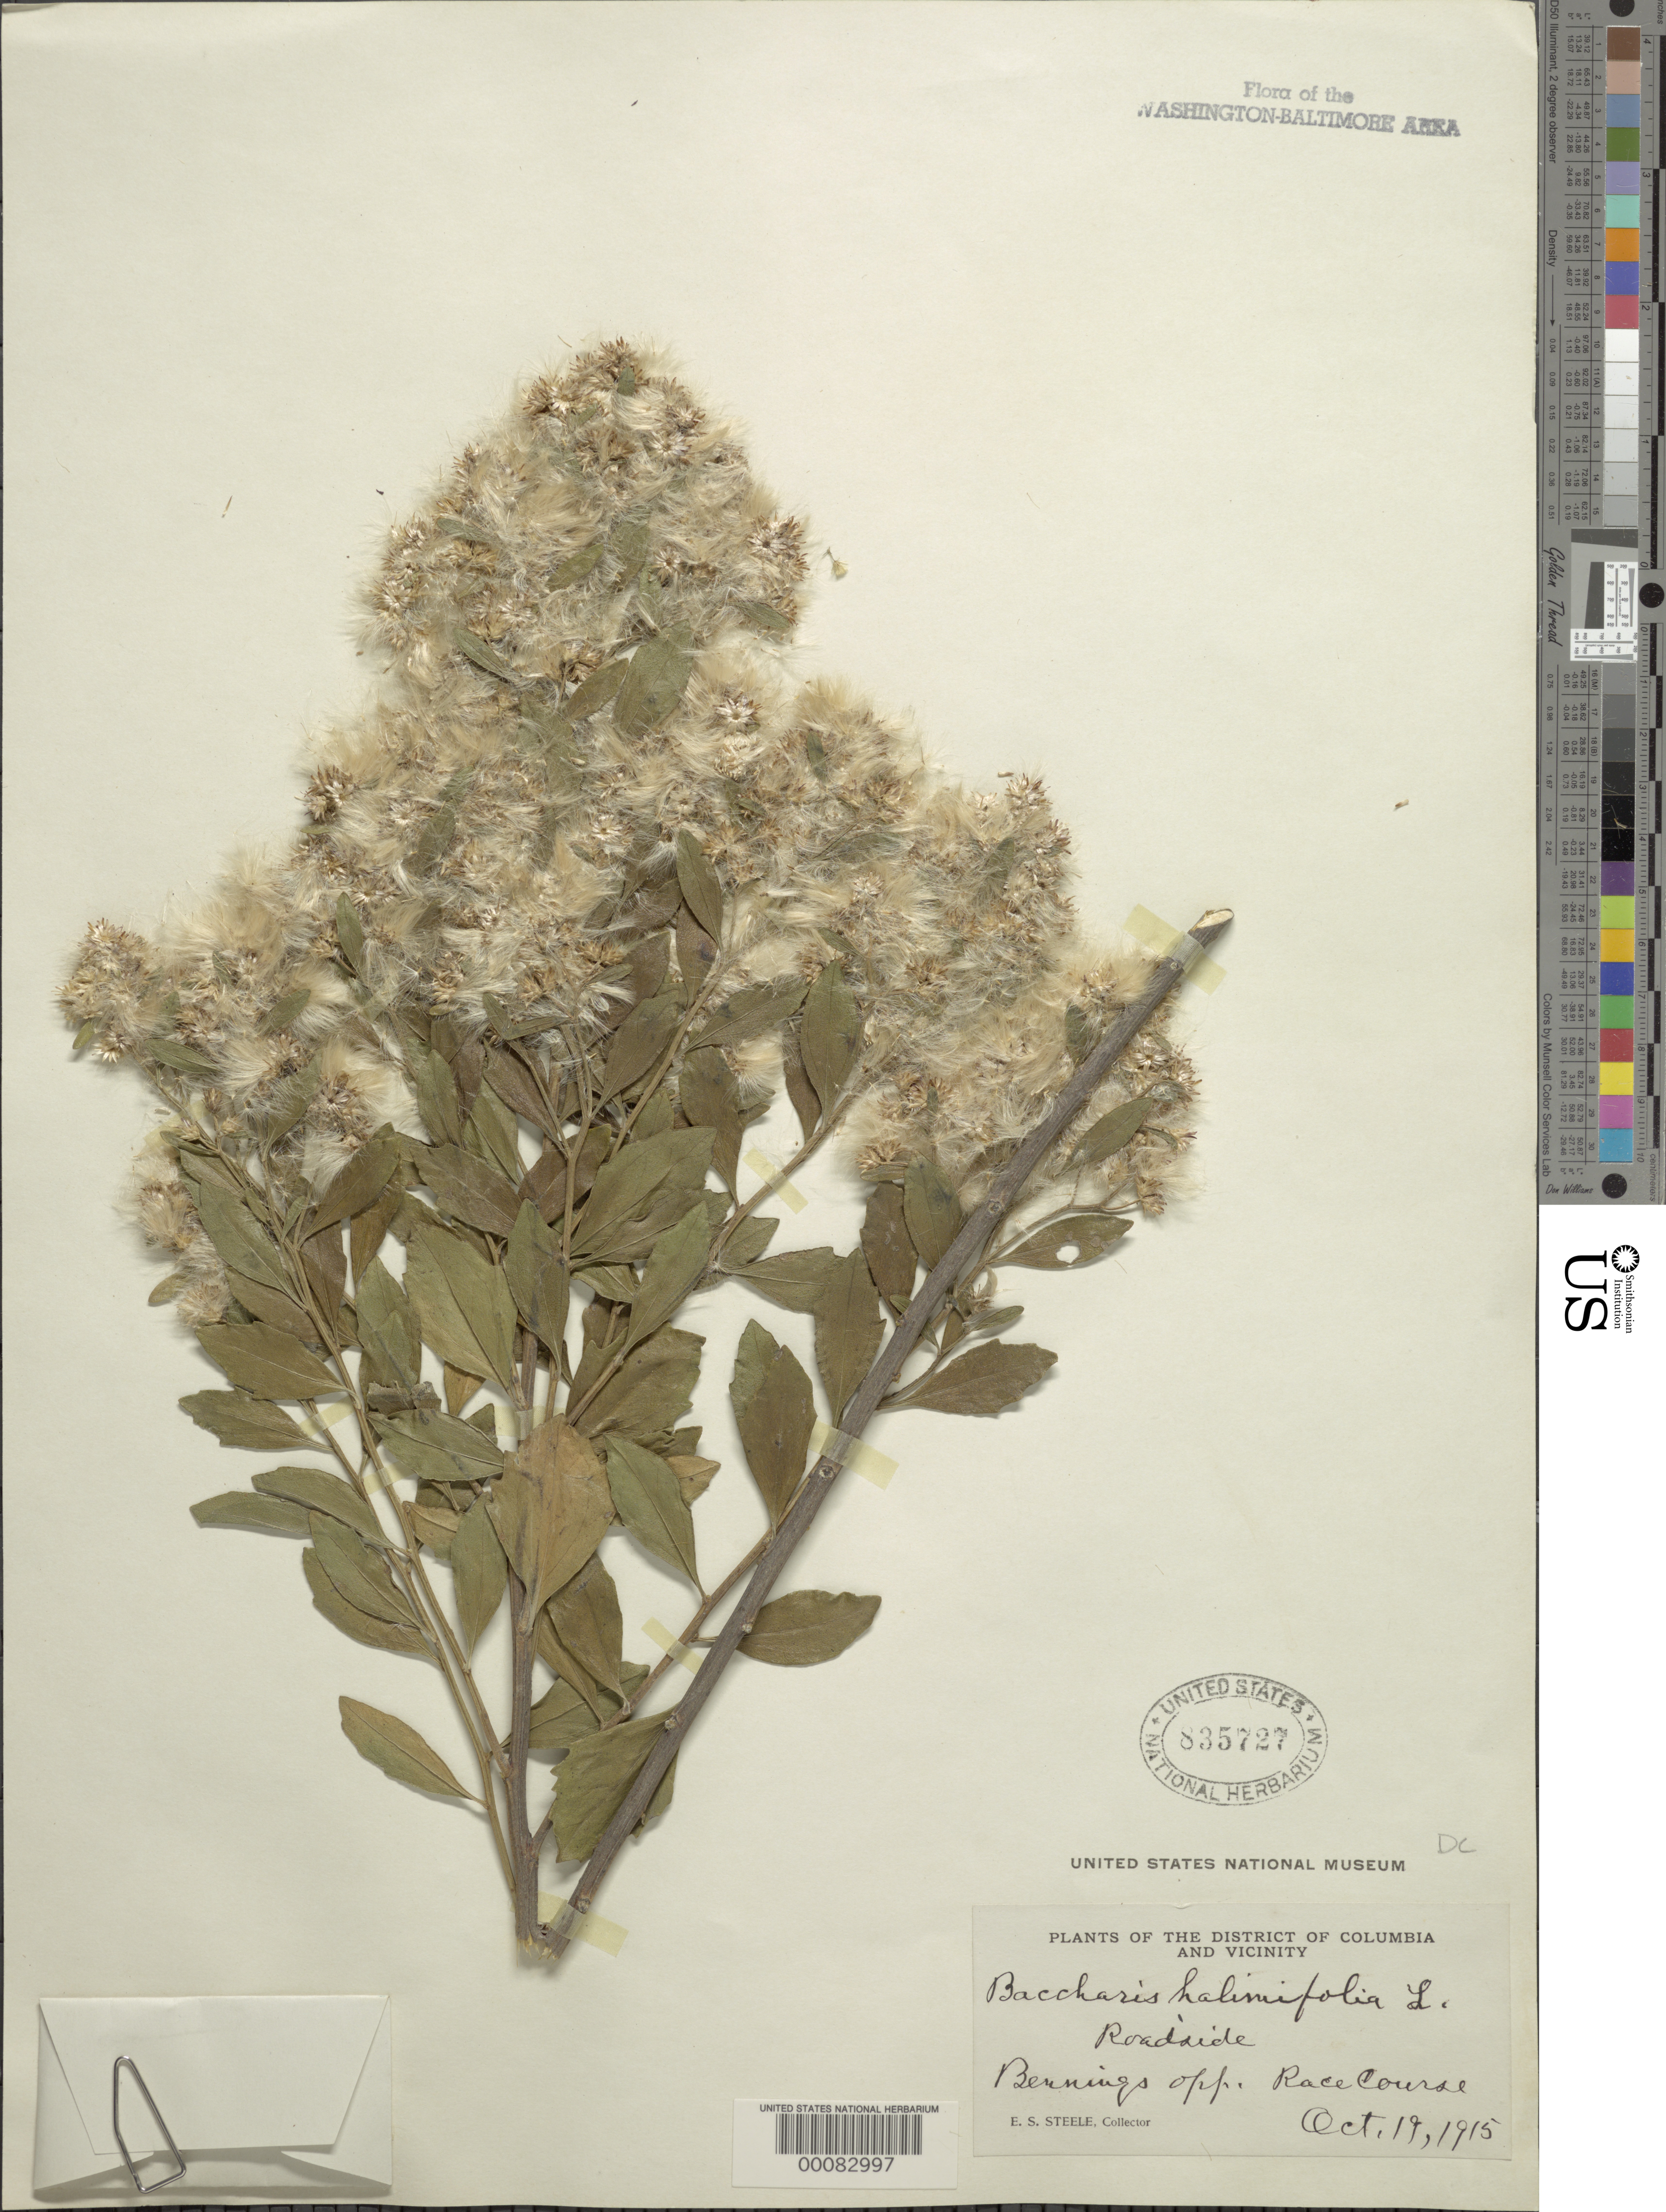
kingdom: Plantae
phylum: Tracheophyta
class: Magnoliopsida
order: Asterales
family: Asteraceae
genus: Baccharis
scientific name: Baccharis halimifolia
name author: L.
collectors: E. Steele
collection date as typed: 19 Oct 1915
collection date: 1915-10-19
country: United States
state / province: District of Columbia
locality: Bennings opposite Race Course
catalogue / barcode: US 835727